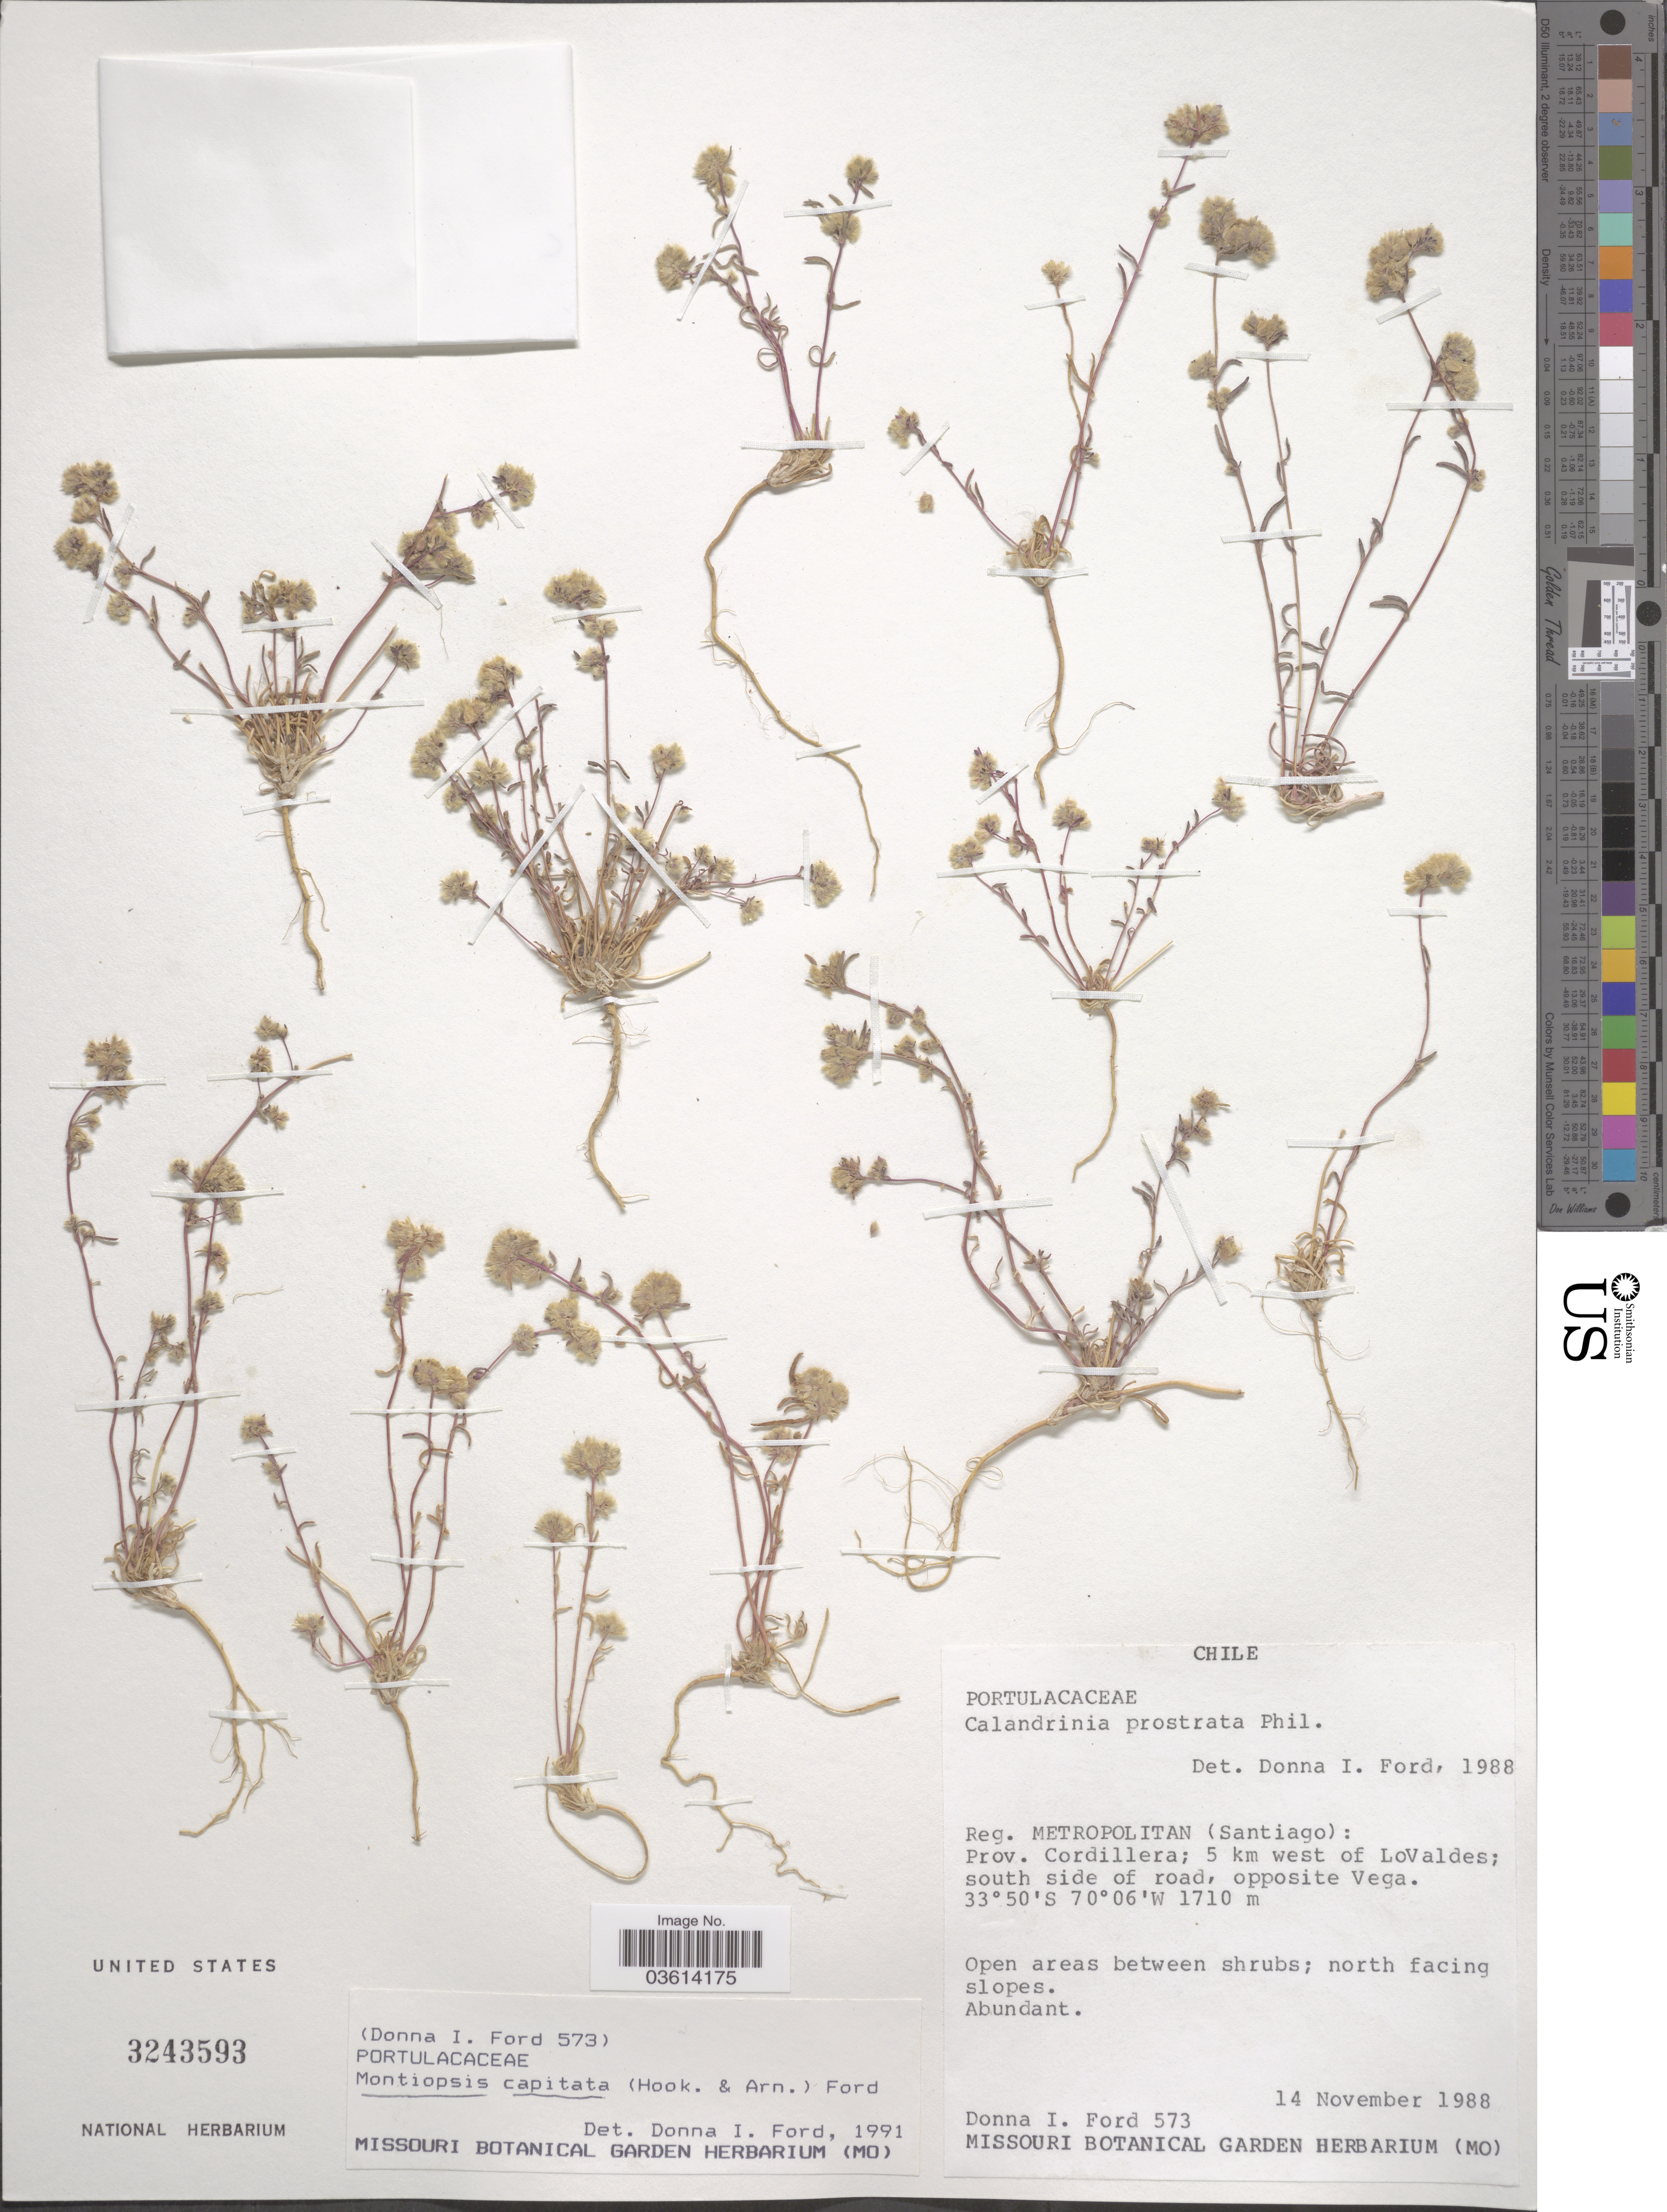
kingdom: Plantae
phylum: Tracheophyta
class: Magnoliopsida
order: Caryophyllales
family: Montiaceae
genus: Montiopsis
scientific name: Montiopsis capitata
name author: (Hook. & Arn.) D.I. Ford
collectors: Ford, D.I.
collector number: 573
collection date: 1988-11-14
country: Chile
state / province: Región Metropolitana (RM)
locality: Reg. Metropolitan (Santiago): Prov. Cordillera; 5 km west of LoValdes; south side of road, opposite Vega.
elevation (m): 1710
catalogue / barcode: US 3243593